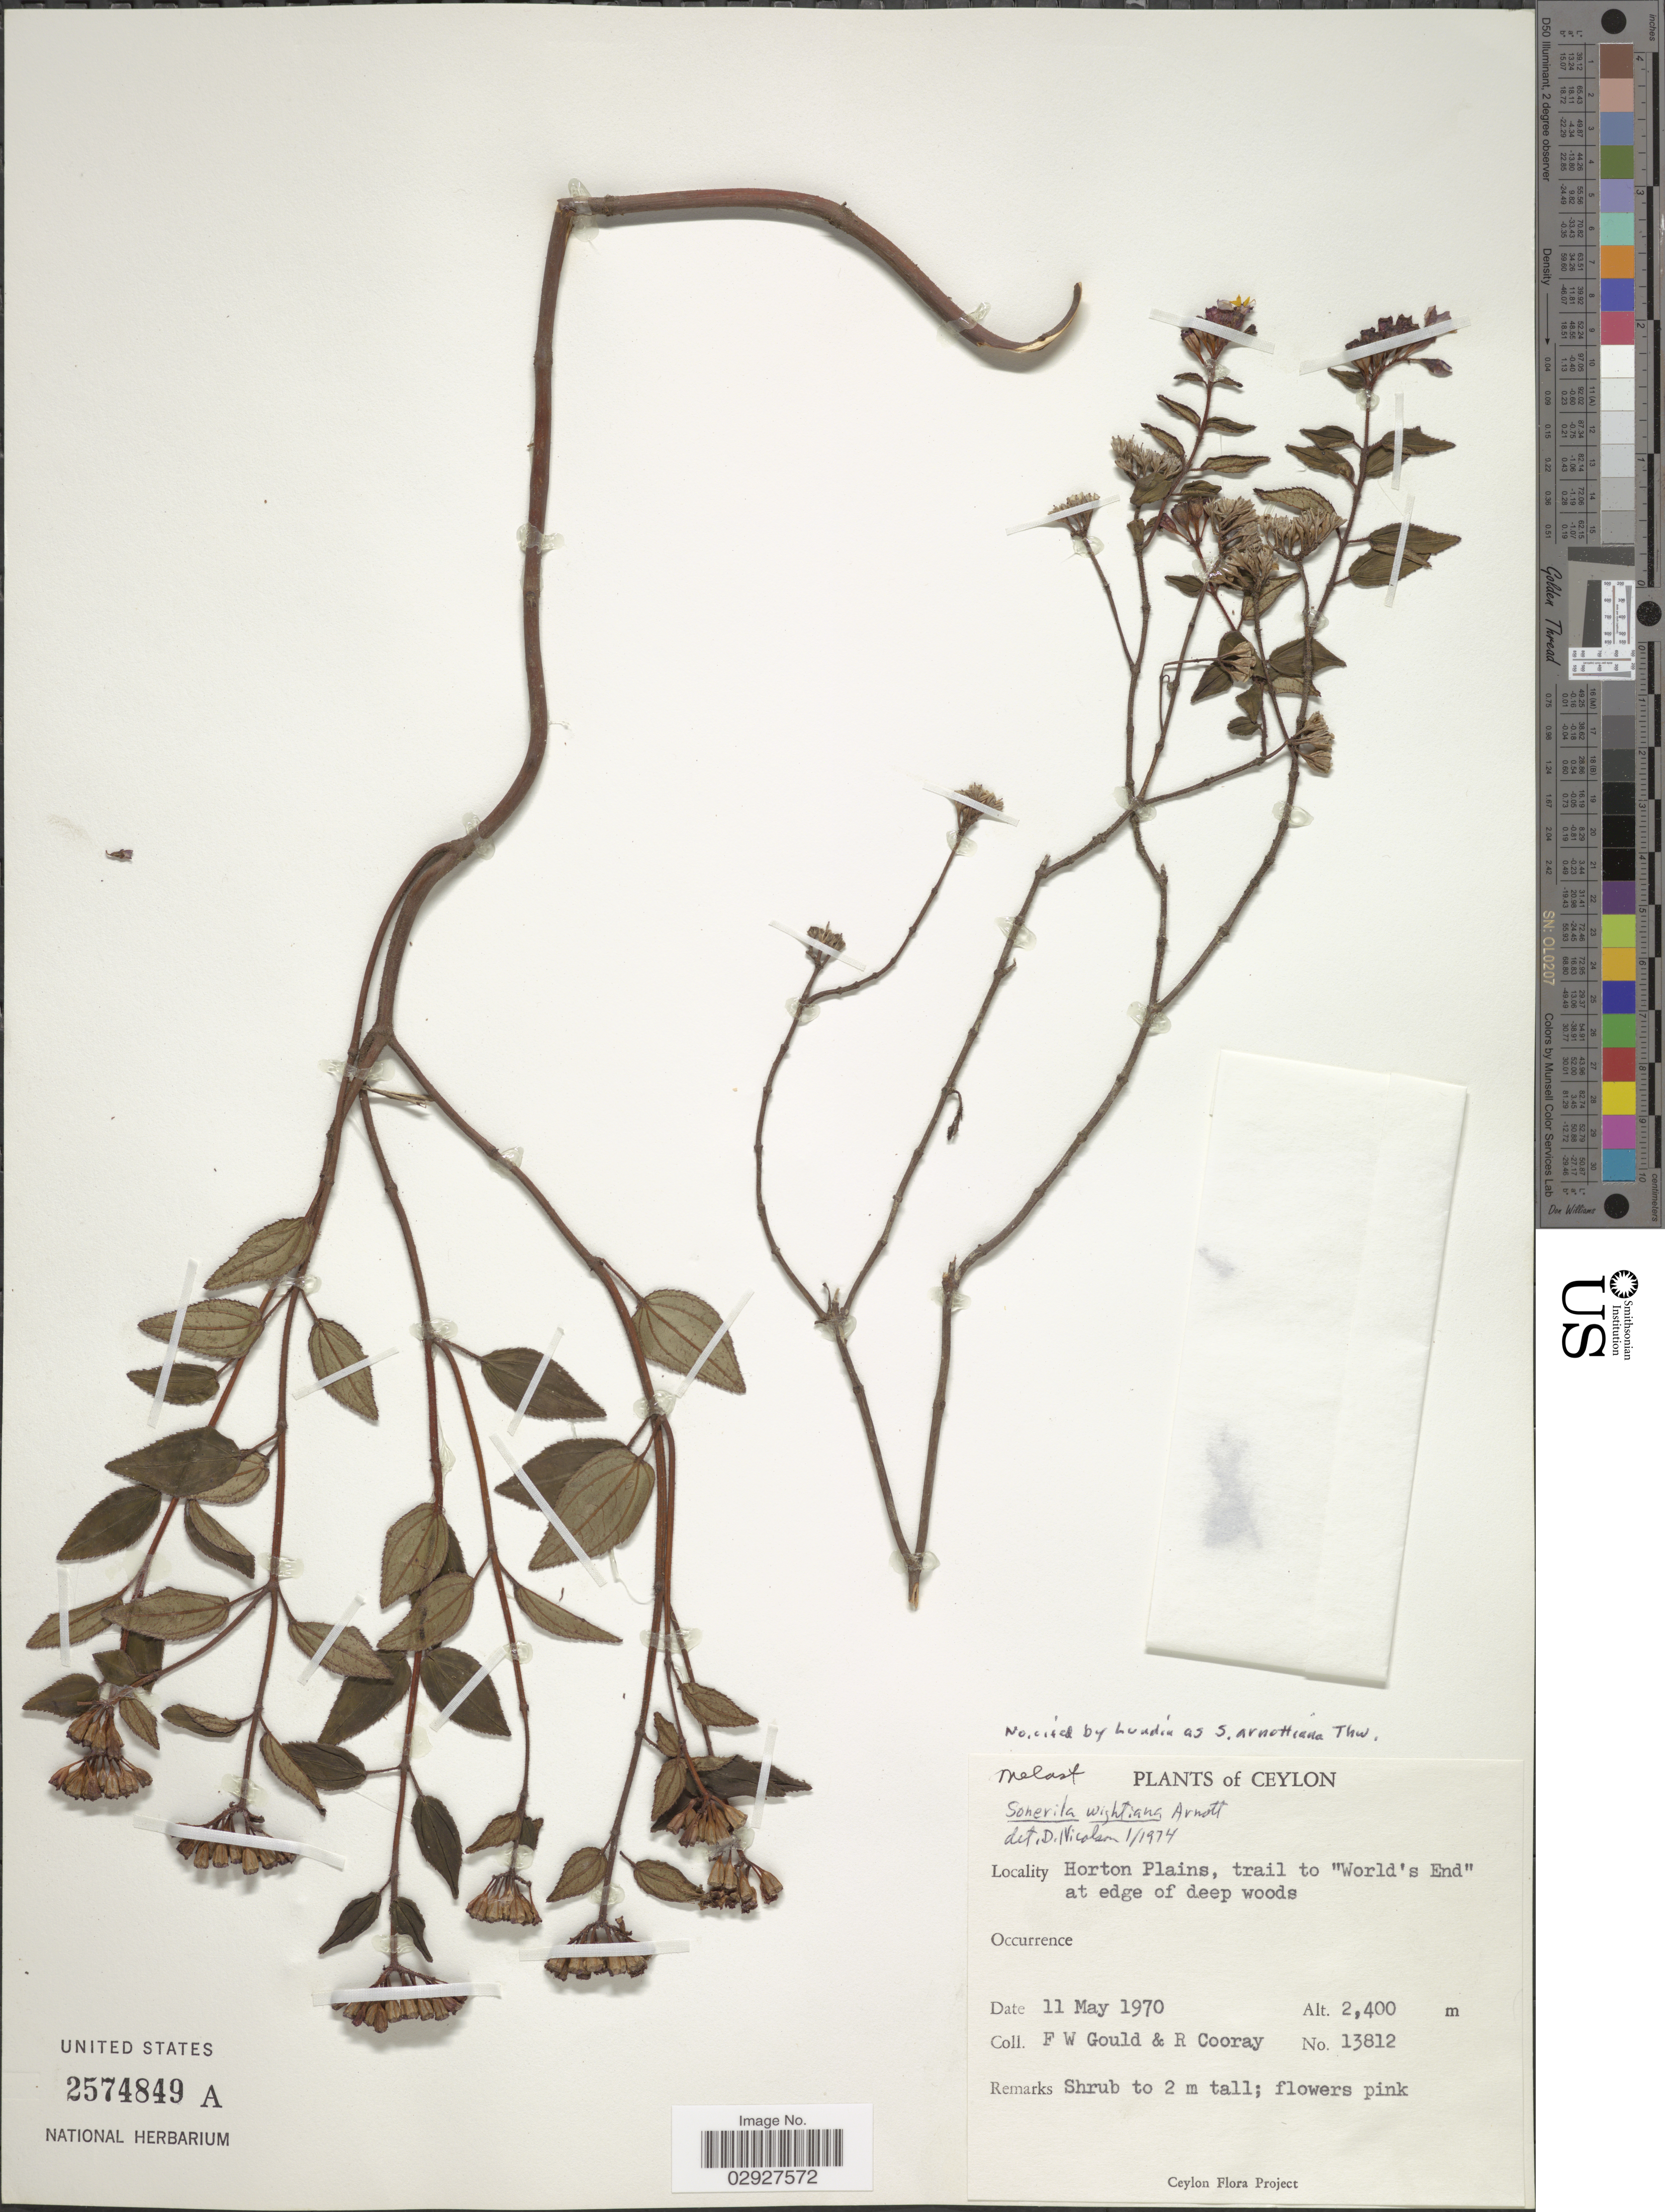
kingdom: Plantae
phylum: Tracheophyta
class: Magnoliopsida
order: Myrtales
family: Melastomataceae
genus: Sonerila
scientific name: Sonerila arnottiana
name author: Thwaites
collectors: F. W. Gould & R. Cooray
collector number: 13812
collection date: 1970-05-11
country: Sri Lanka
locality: Ceylon. Horton Plains, trail to "World's End" at edge of deep woods.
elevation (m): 2400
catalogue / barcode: US 2574849A